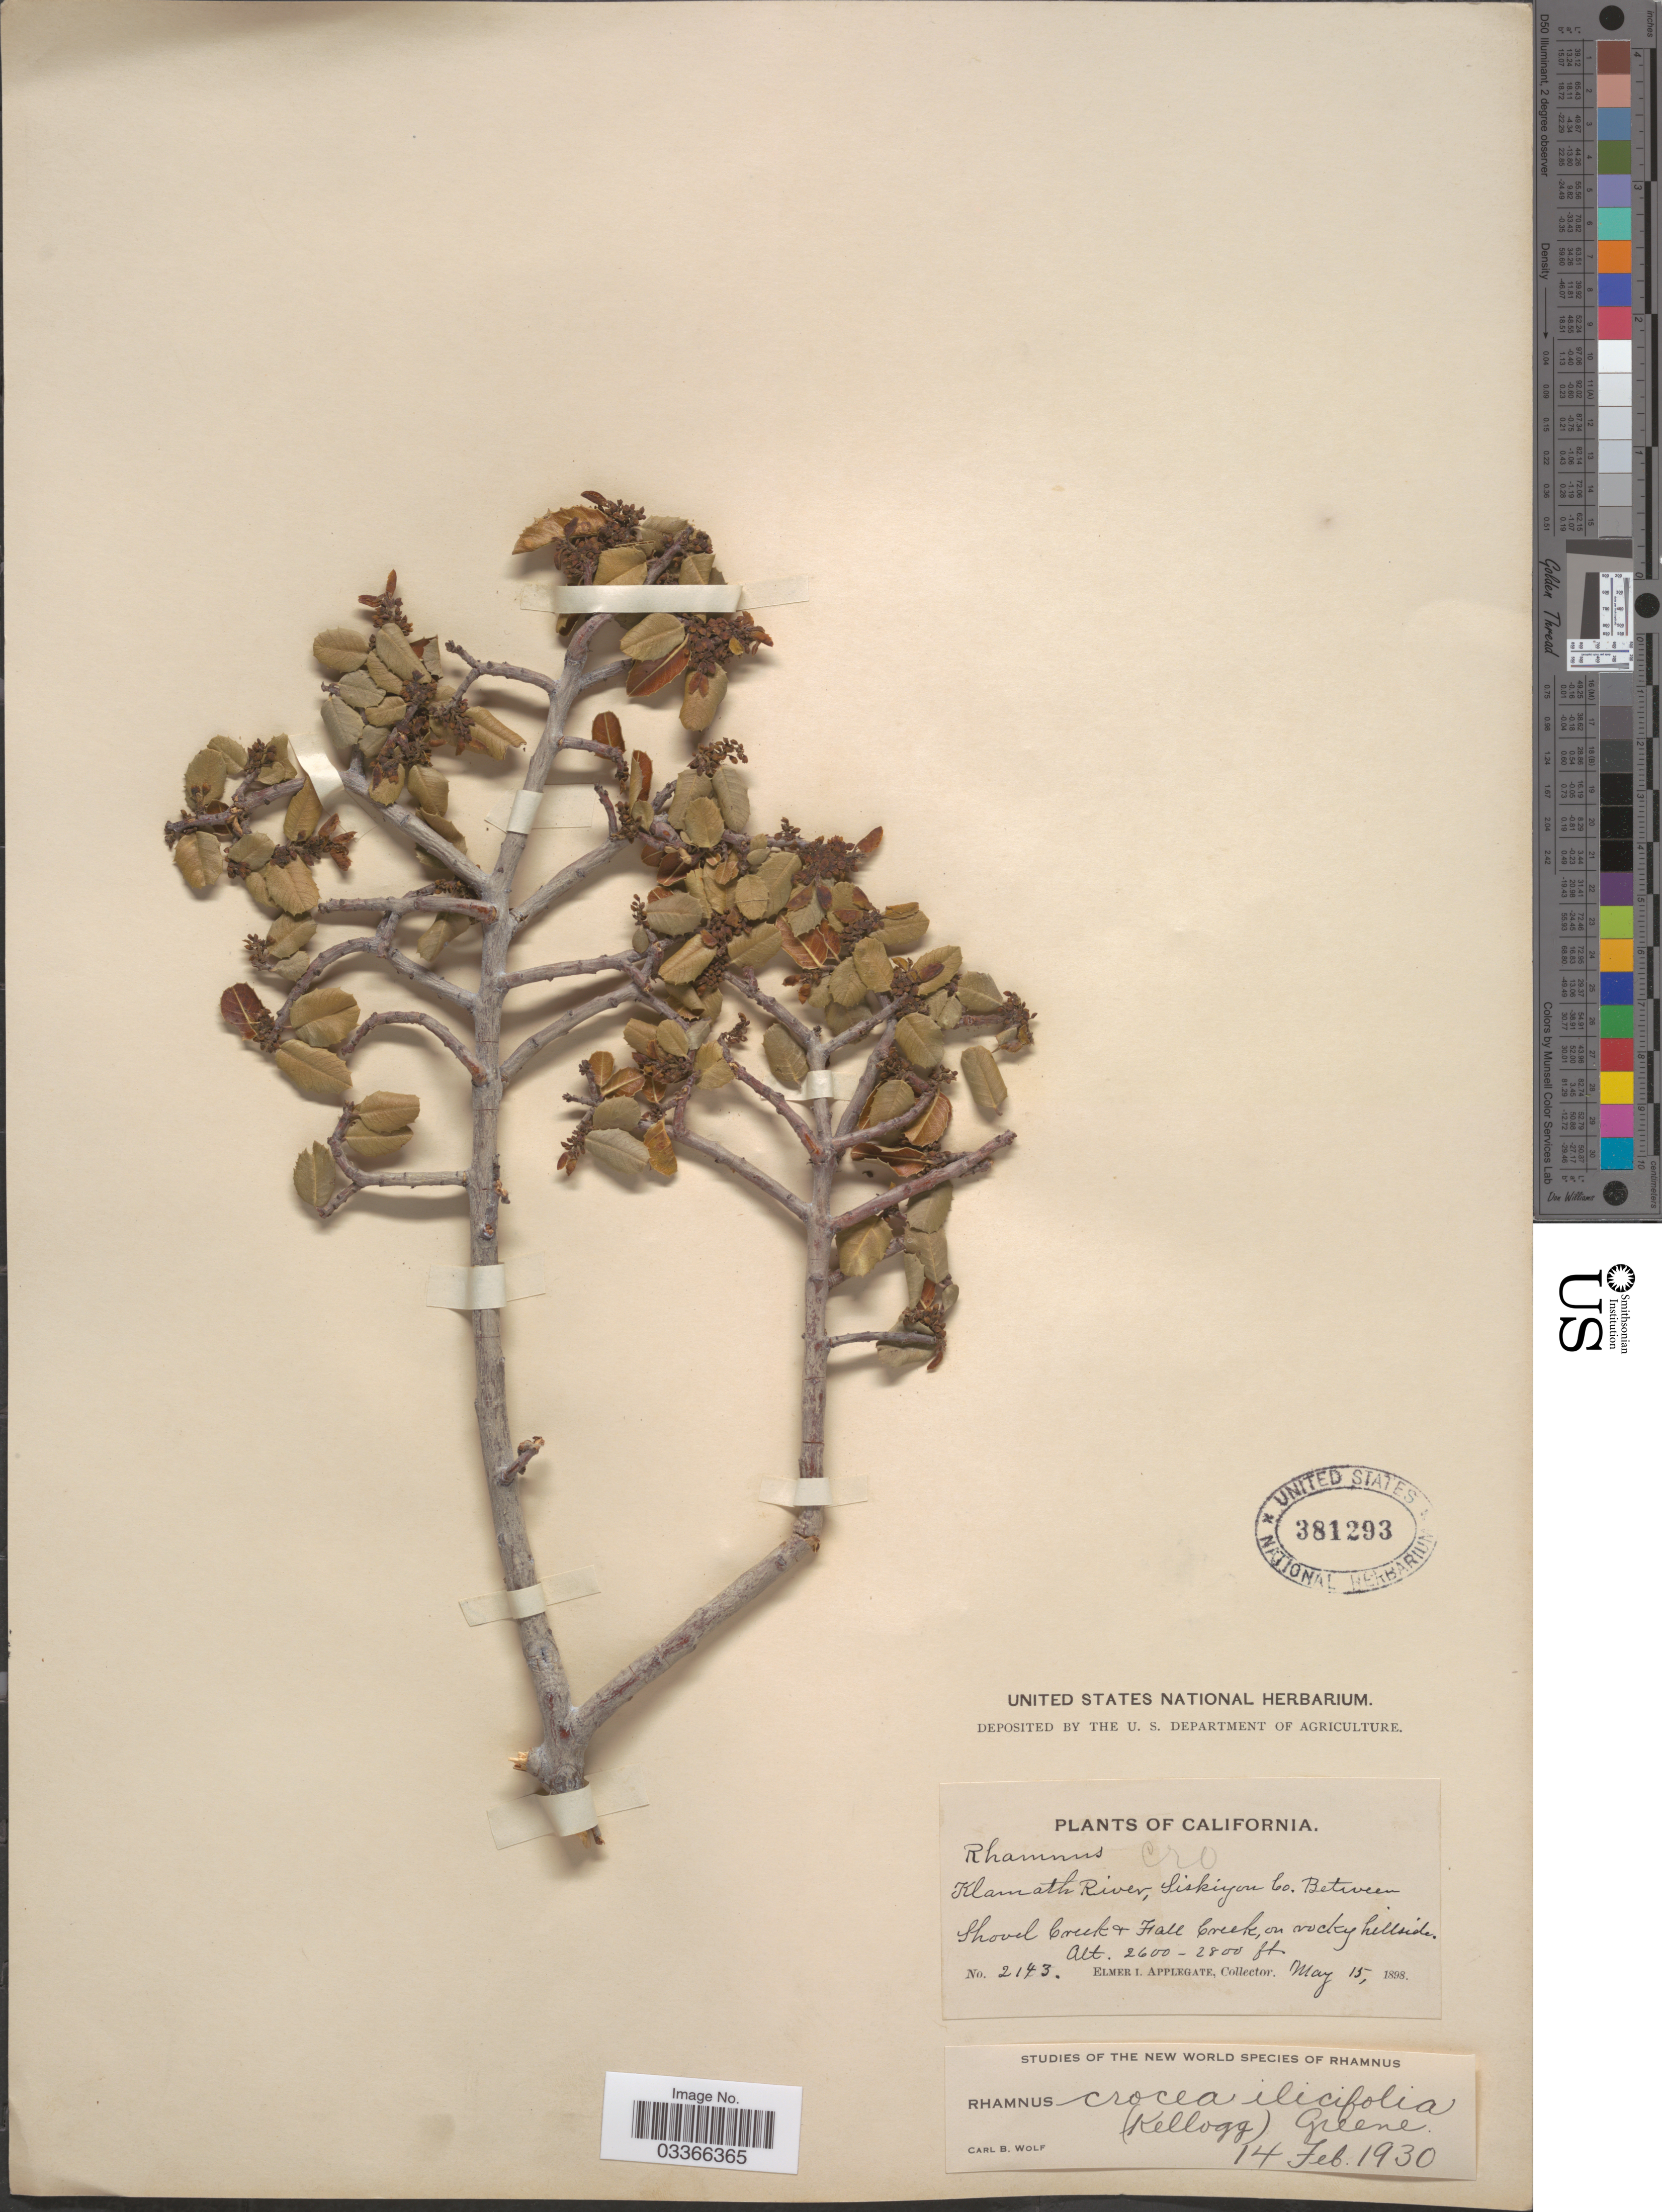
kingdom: Plantae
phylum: Tracheophyta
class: Magnoliopsida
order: Rosales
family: Rhamnaceae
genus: Rhamnus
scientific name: Rhamnus crocea var. ilicifolia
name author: (Kellogg) Greene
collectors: E. I. Applegate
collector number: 2143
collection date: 1898-05-15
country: United States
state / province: California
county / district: Siskiyou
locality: Klamath river, Siskiyou Co. Between Shovel Creek & Fall Creek, on rocky hillside.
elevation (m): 792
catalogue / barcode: US 381293